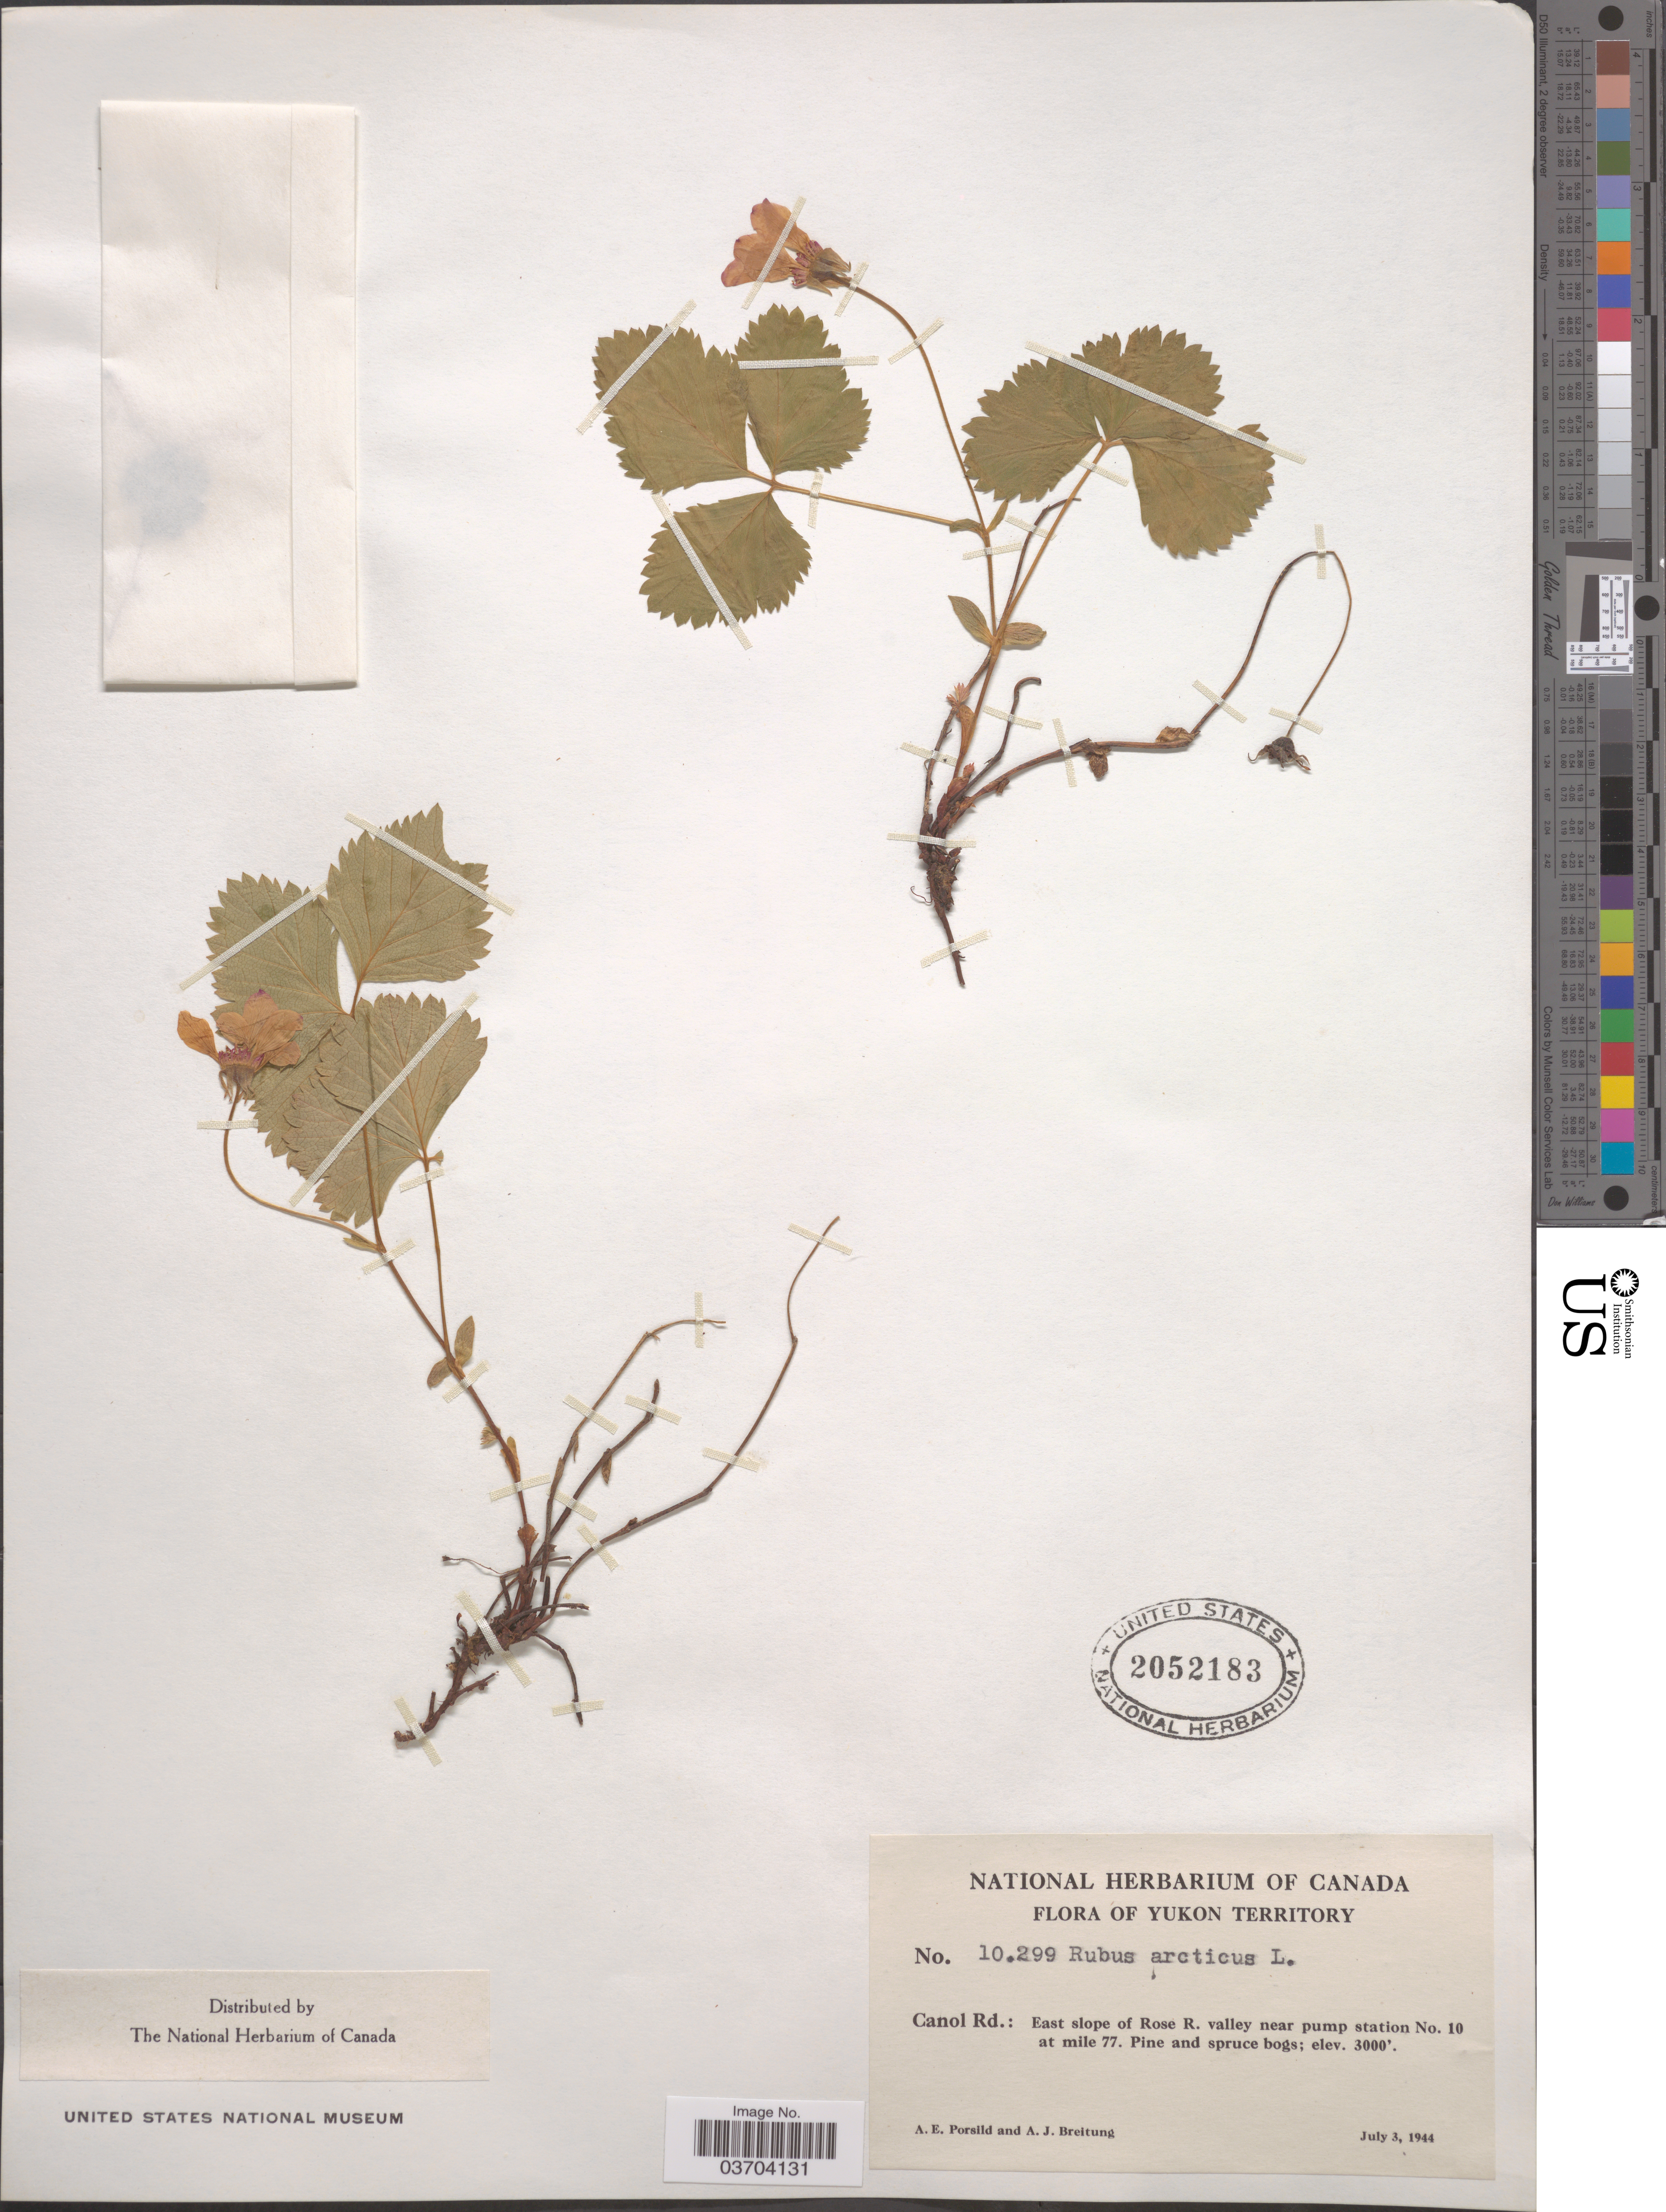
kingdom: Plantae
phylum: Tracheophyta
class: Magnoliopsida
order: Rosales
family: Rosaceae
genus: Rubus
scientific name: Rubus arcticus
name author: L.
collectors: A. Porslid & A. Breitung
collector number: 10299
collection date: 1944-07-03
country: Canada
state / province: Yukon Territory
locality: Canol Rd.: East slope of Rose R. valley near pump station No. 10 at mile 77. Pine and spruce bogs.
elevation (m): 914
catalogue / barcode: US 2052183